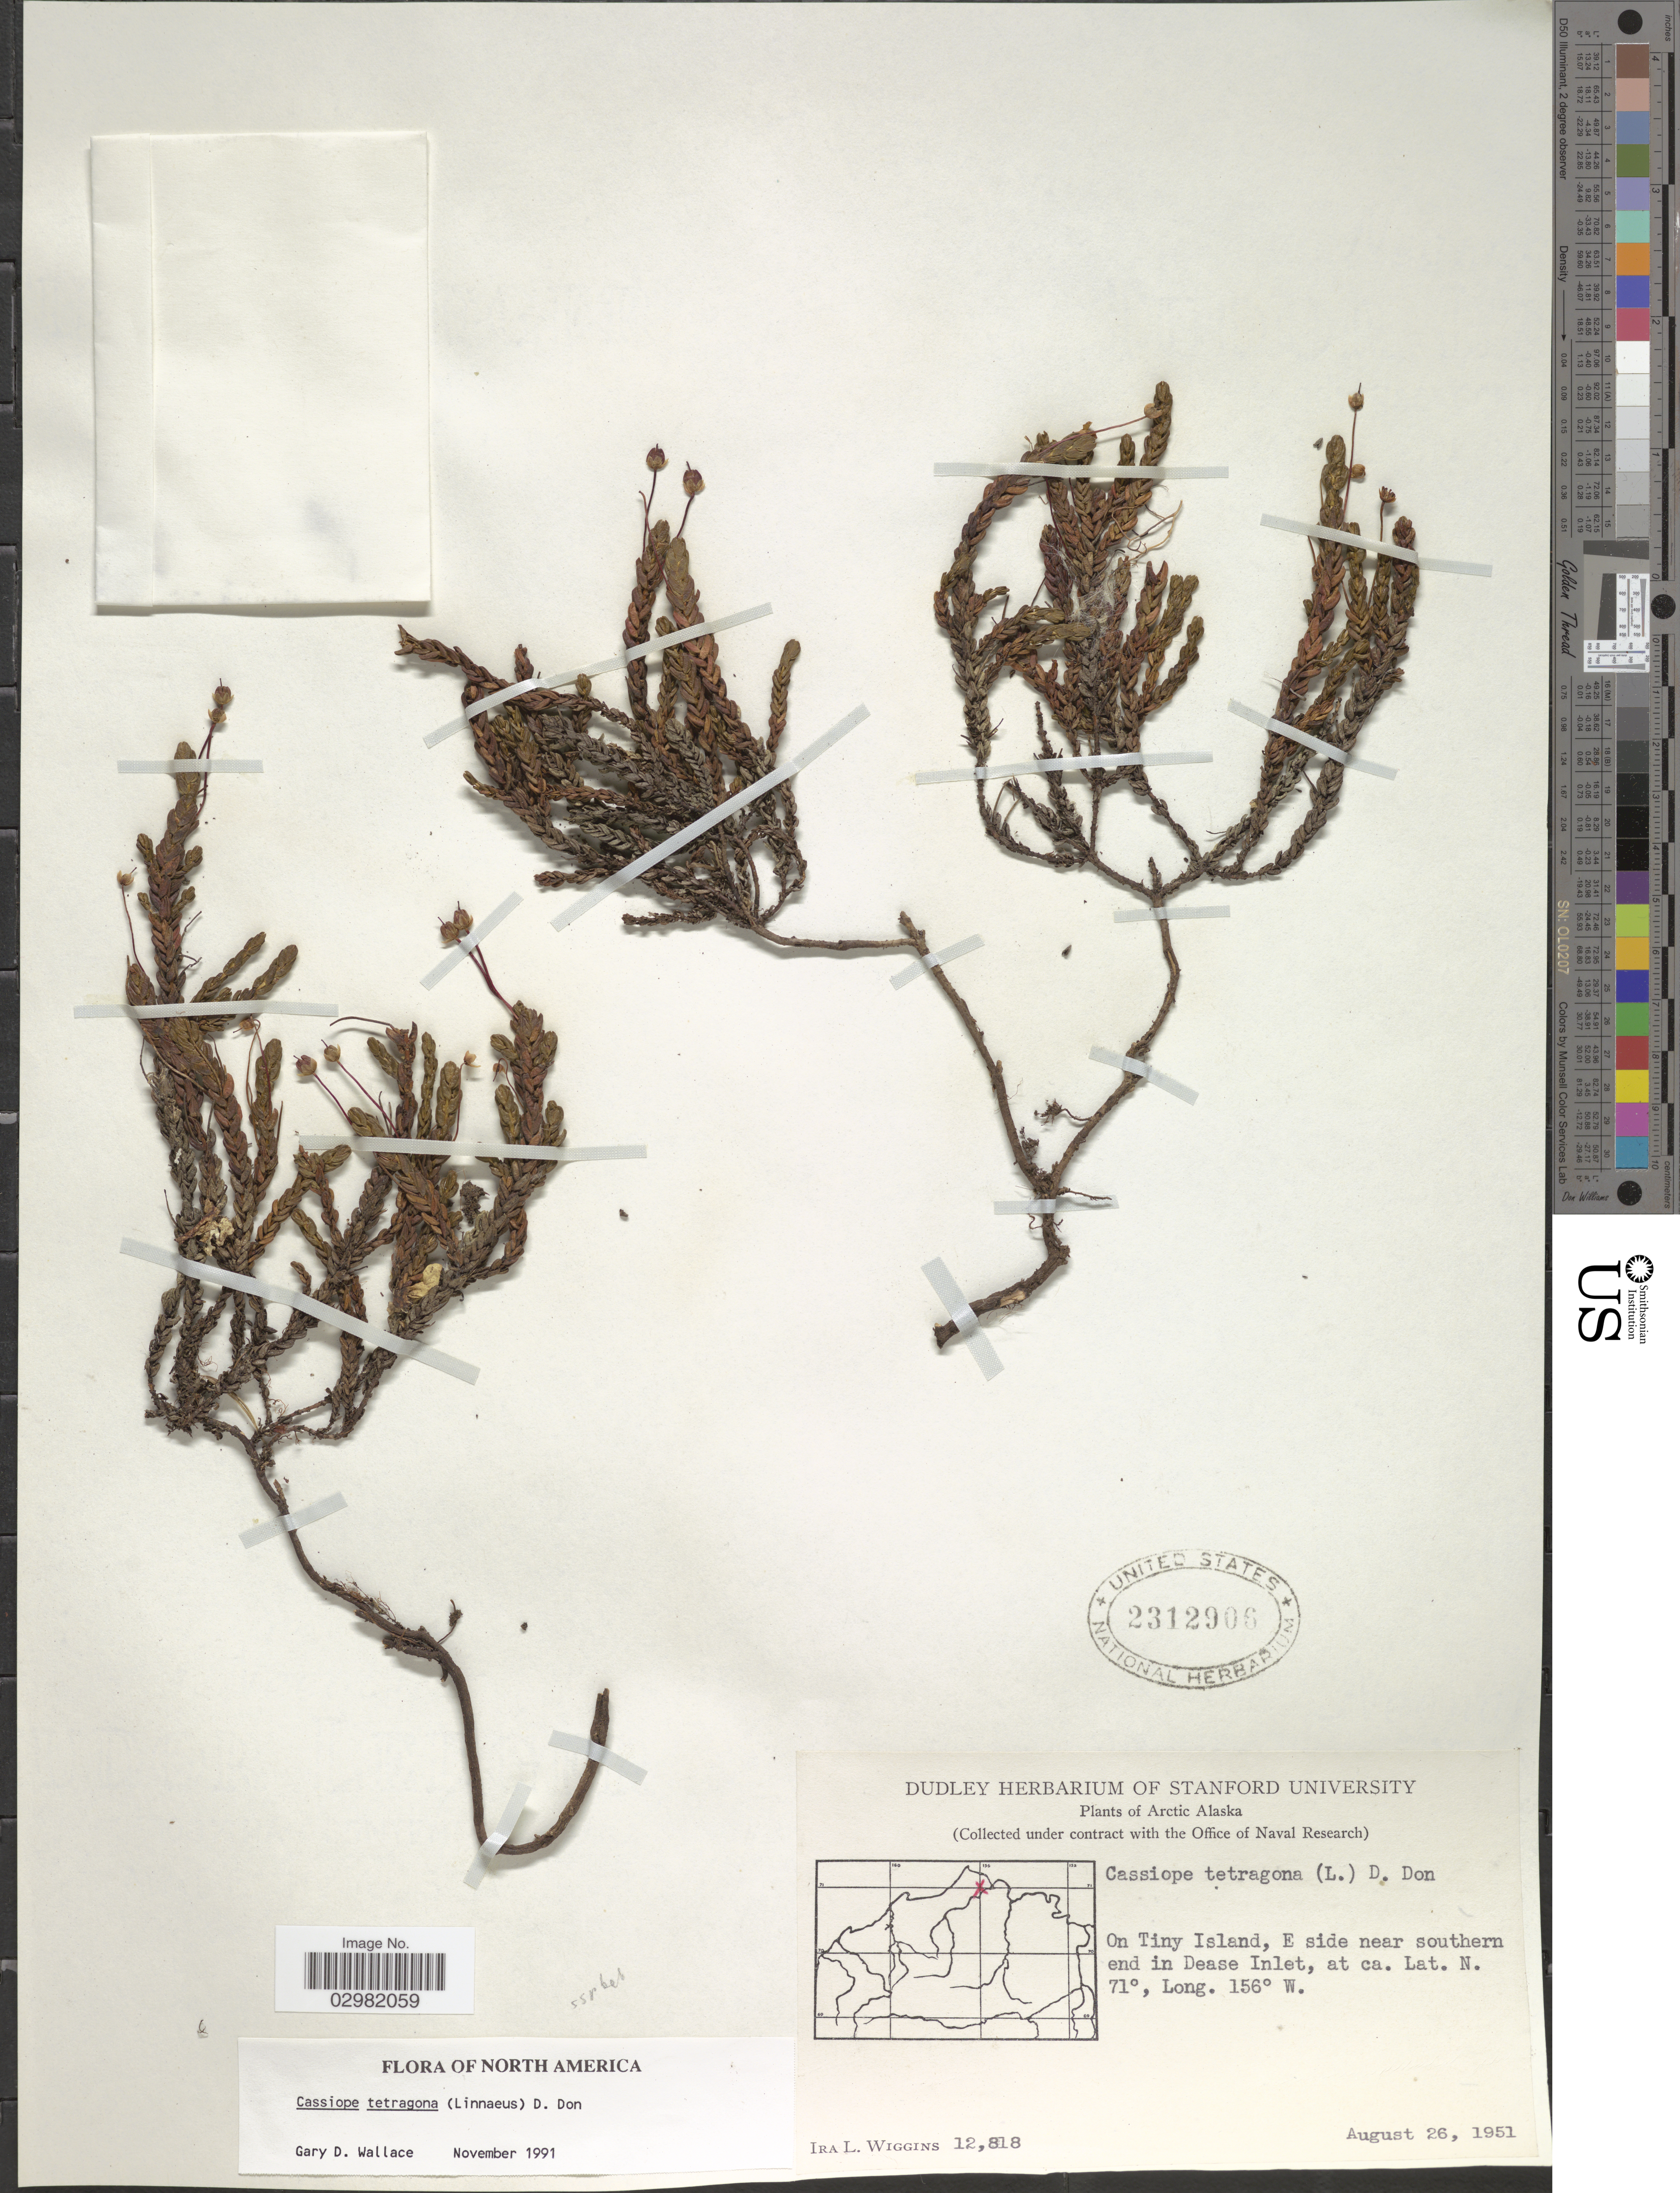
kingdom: Plantae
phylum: Tracheophyta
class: Magnoliopsida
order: Ericales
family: Ericaceae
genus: Cassiope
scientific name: Cassiope tetragona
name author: (L.) D. Don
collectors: I. L. Wiggins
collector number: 12818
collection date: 1951-08-26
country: United States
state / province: Alaska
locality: Arctic Alaska. On Tiny Island, E side near southern end in Dease Inlet.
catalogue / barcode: US 2312906